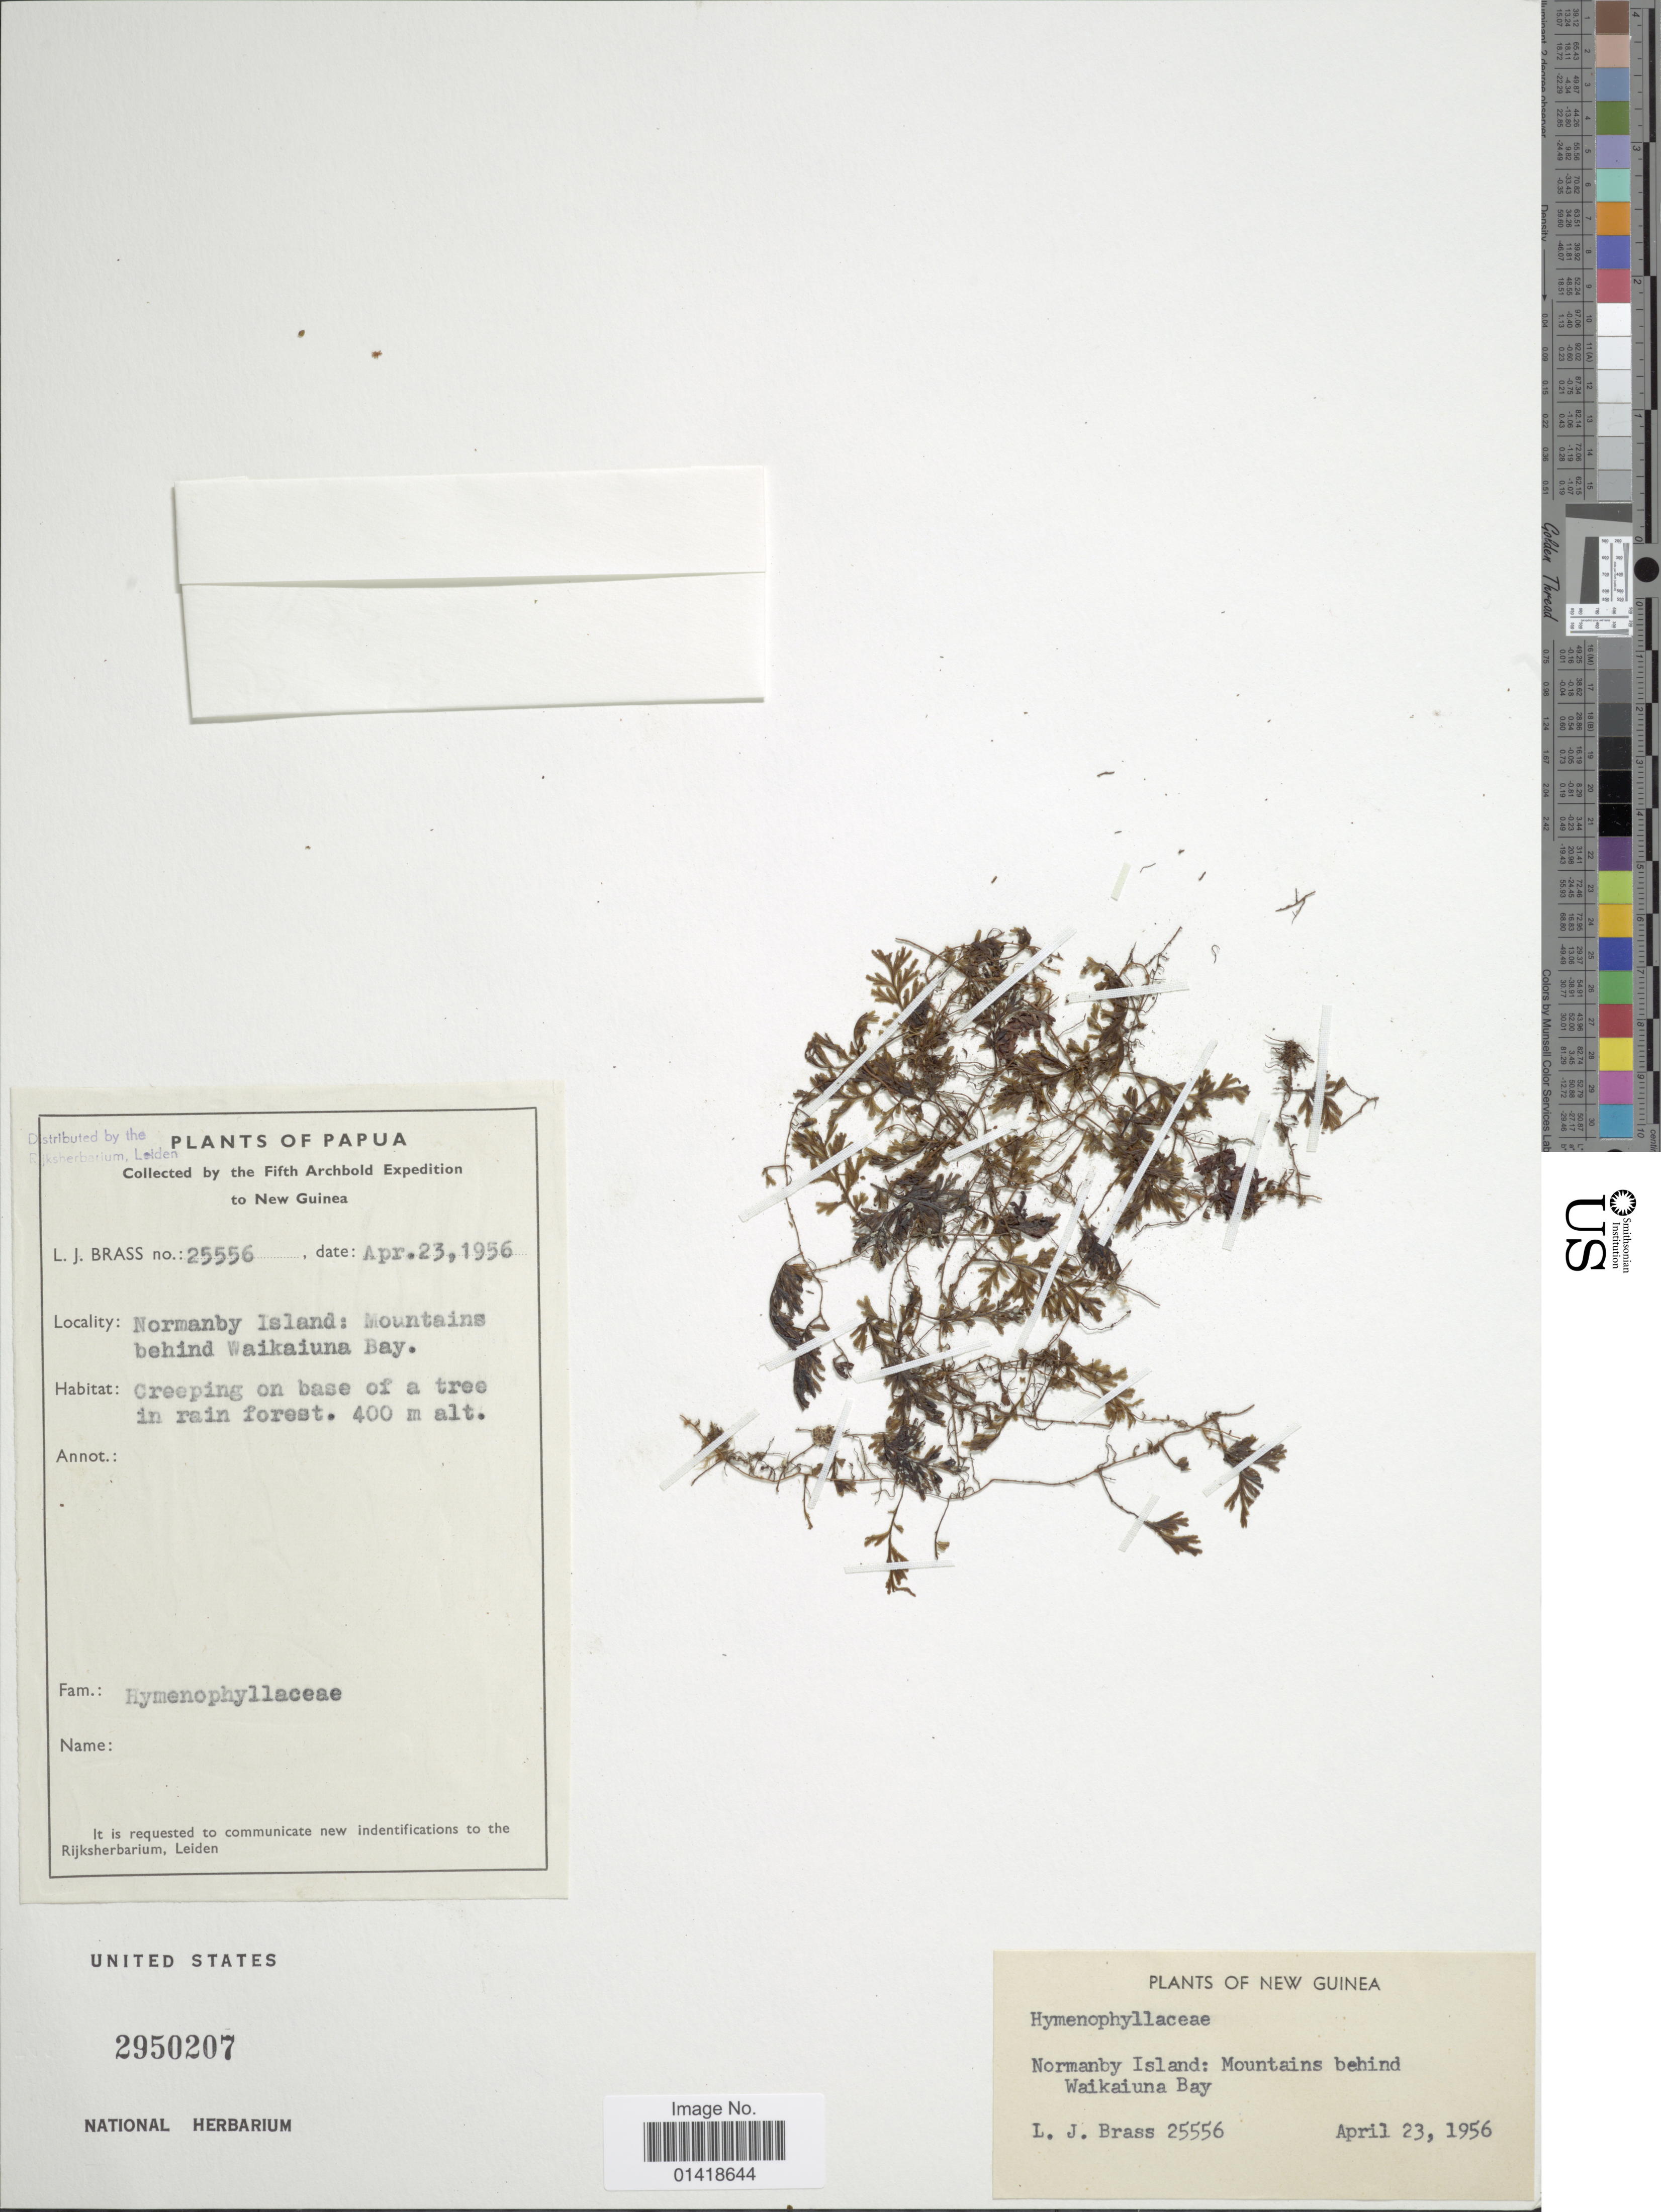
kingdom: Plantae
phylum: Tracheophyta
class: Polypodiopsida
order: Hymenophyllales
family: Hymenophyllaceae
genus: Hymenophyllum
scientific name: Hymenophyllum sp.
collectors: L. J. Brass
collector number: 25556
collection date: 1956-04-23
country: Papua New Guinea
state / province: Milne Bay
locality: New Guinea. Normanby Island: Mountains behind Waikaiuna Bay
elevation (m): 400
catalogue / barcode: US 2950207